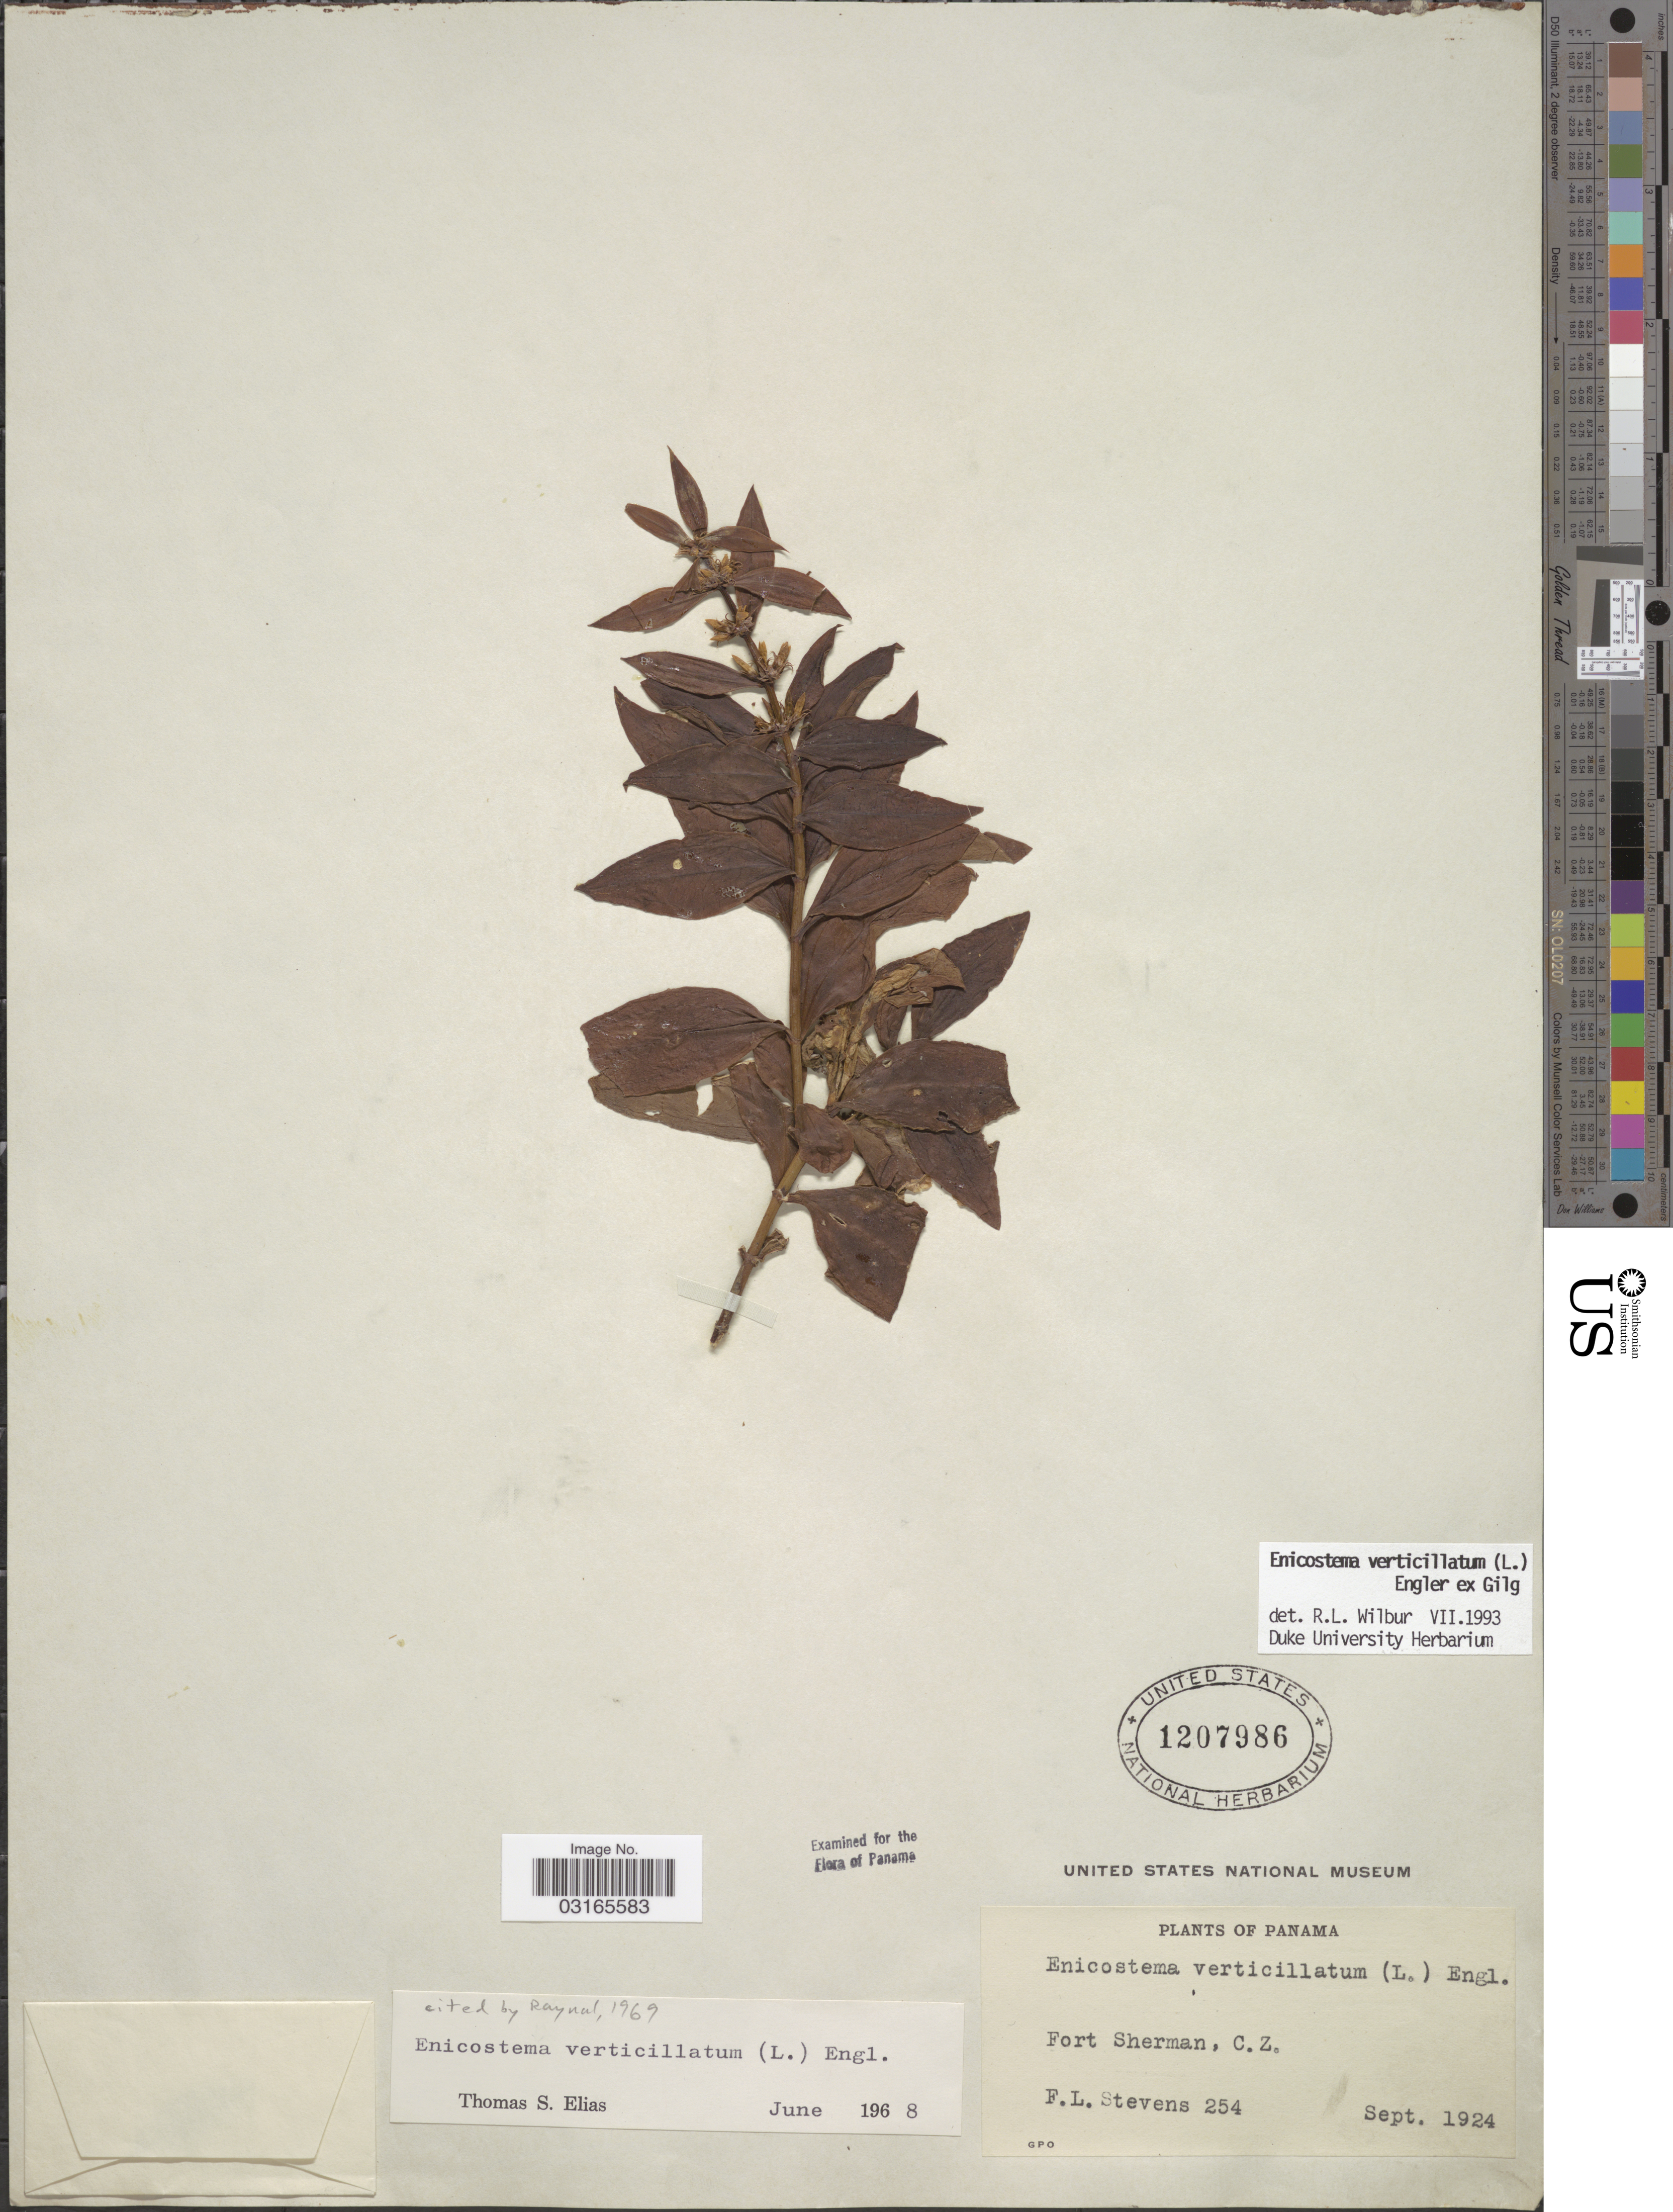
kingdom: Plantae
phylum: Tracheophyta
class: Magnoliopsida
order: Gentianales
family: Gentianaceae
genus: Enicostema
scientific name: Enicostema verticillatum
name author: (L.) Engl.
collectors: F. L. Stevens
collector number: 254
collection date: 1924-09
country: Panama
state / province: Colón / Panamá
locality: Fort Sherman, C.Z.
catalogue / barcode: US 1207986